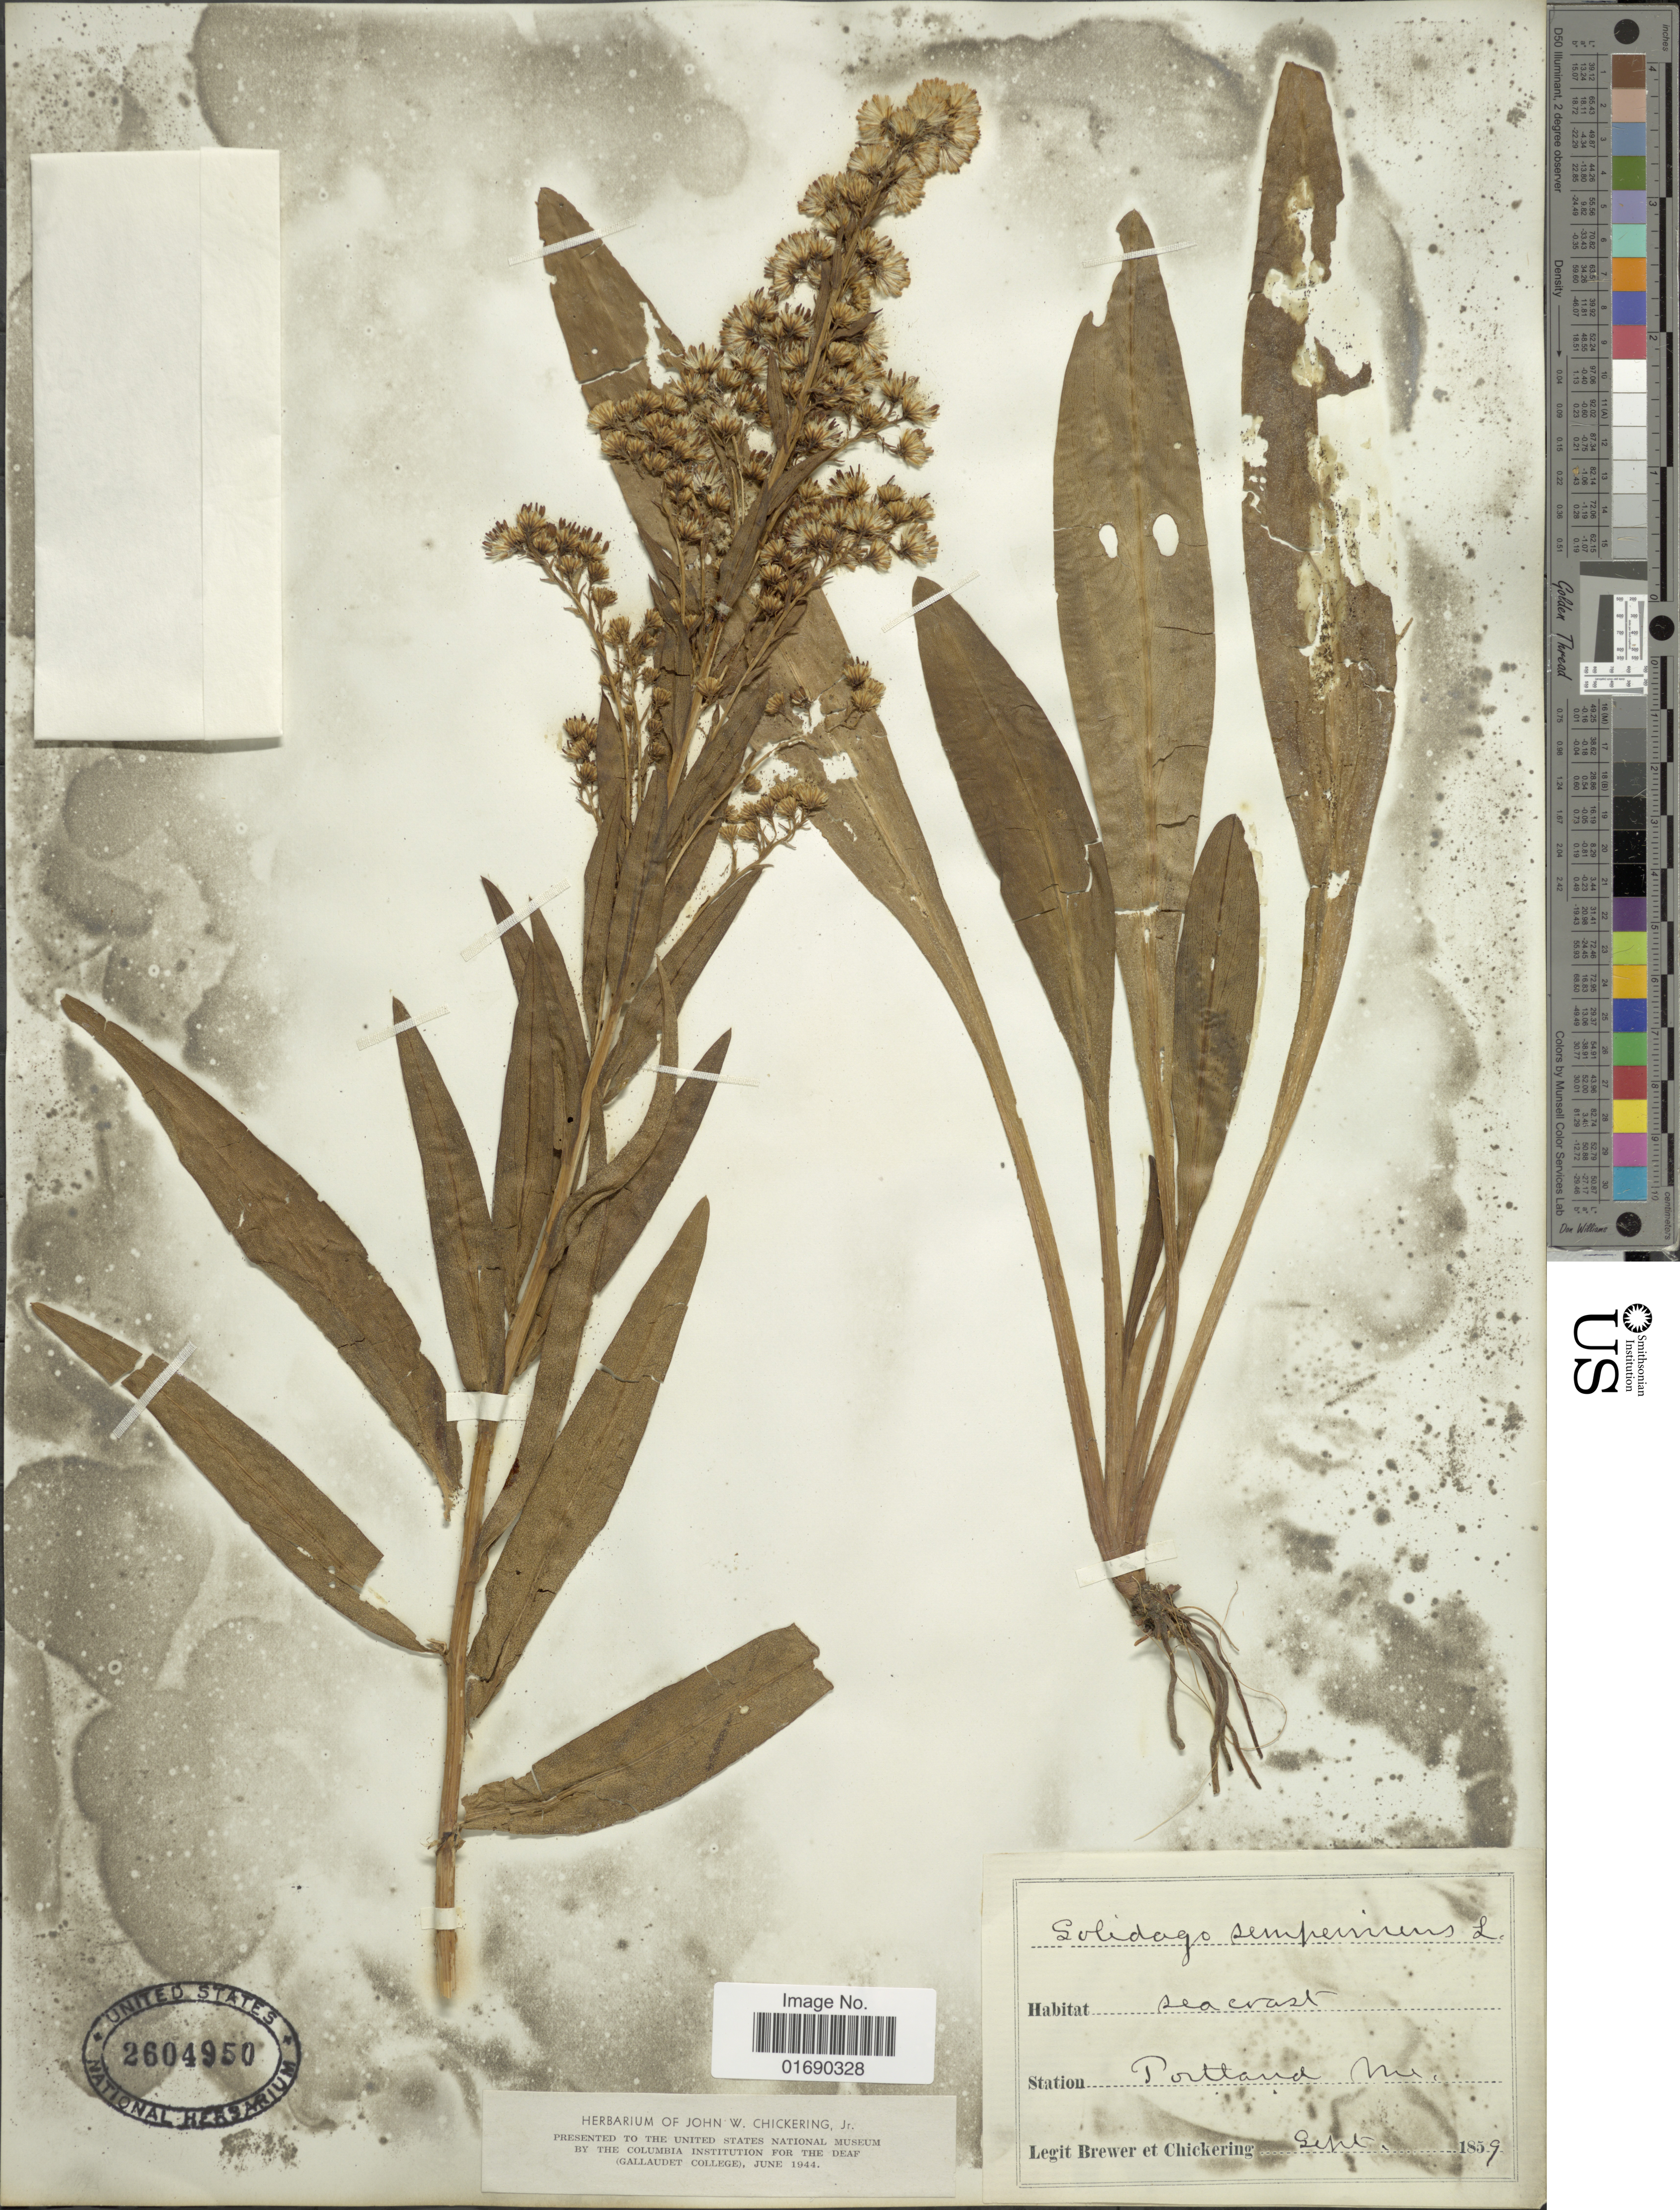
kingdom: Plantae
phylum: Tracheophyta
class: Magnoliopsida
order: Asterales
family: Asteraceae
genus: Solidago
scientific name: Solidago sempervirens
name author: L.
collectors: -. Brewer & -. Chickering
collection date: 1859-09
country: United States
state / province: Maine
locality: Portland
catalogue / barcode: US 2604950